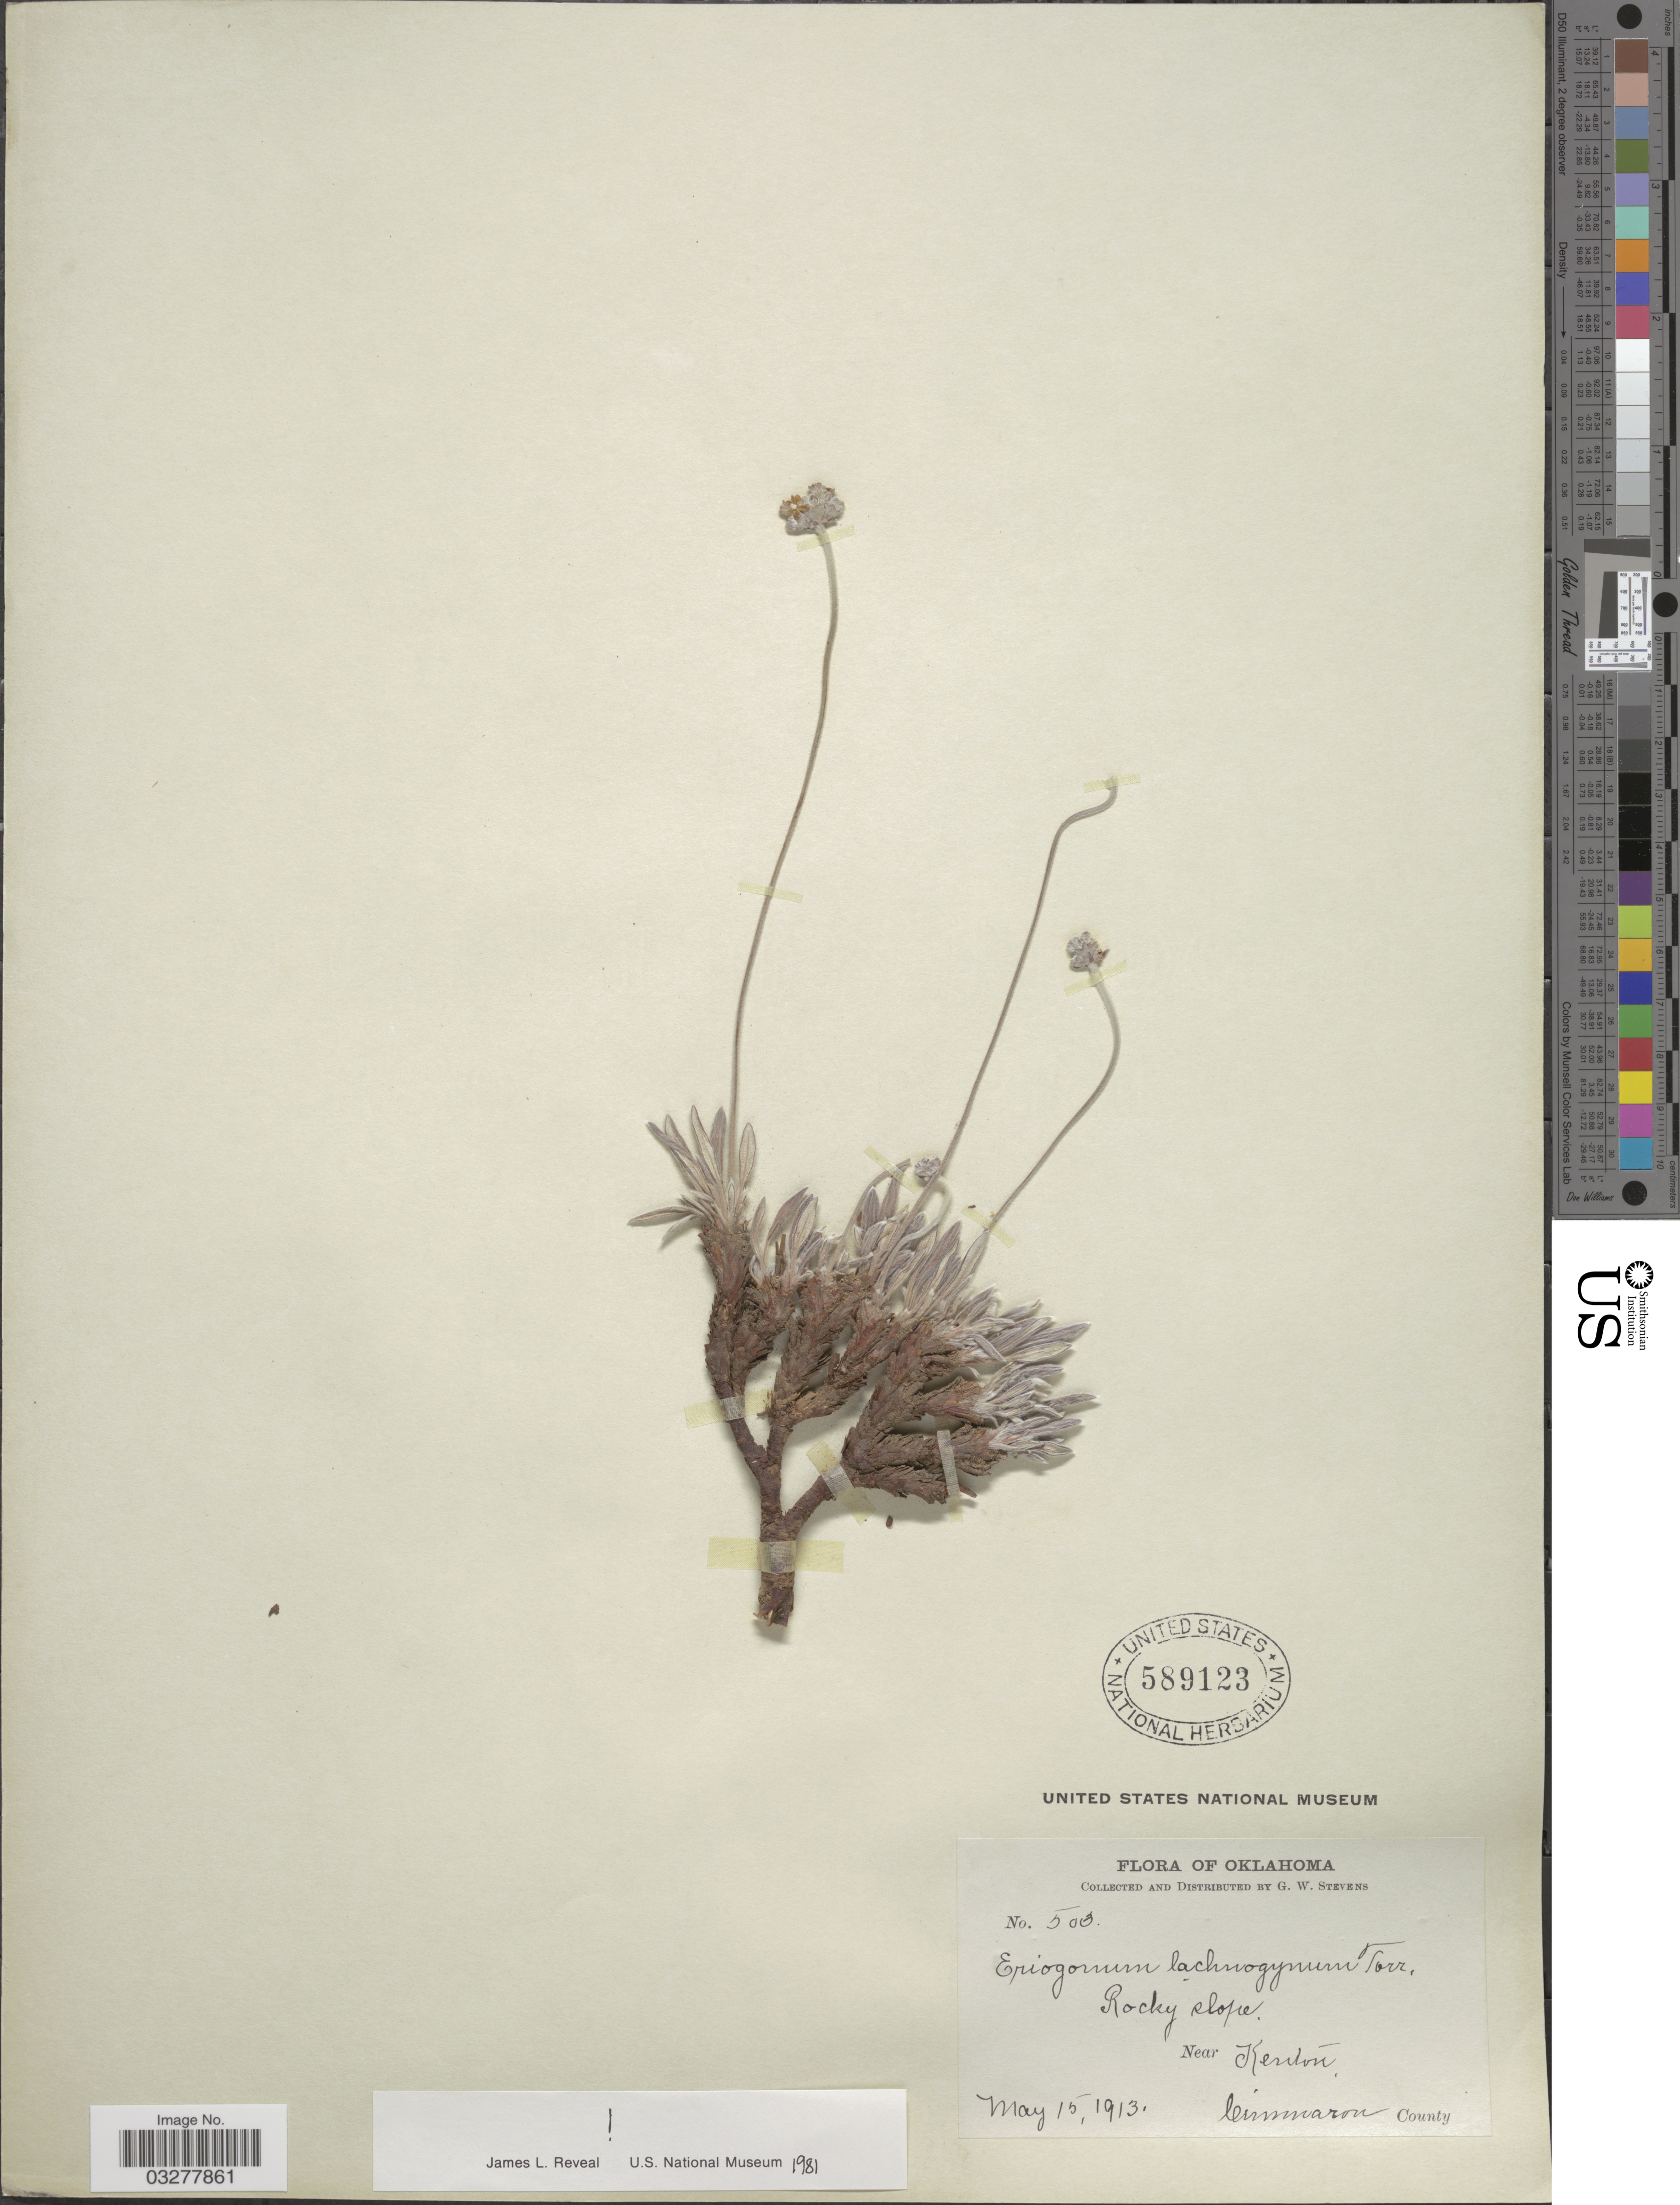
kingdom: Plantae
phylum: Tracheophyta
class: Magnoliopsida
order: Caryophyllales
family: Polygonaceae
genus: Eriogonum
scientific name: Eriogonum lachnogynum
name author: Torr. ex Benth.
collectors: G. W. Stevens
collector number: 503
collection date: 1913-05-15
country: United States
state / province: Oklahoma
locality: Near Kenton, Cimmaron County.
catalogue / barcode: US 589123